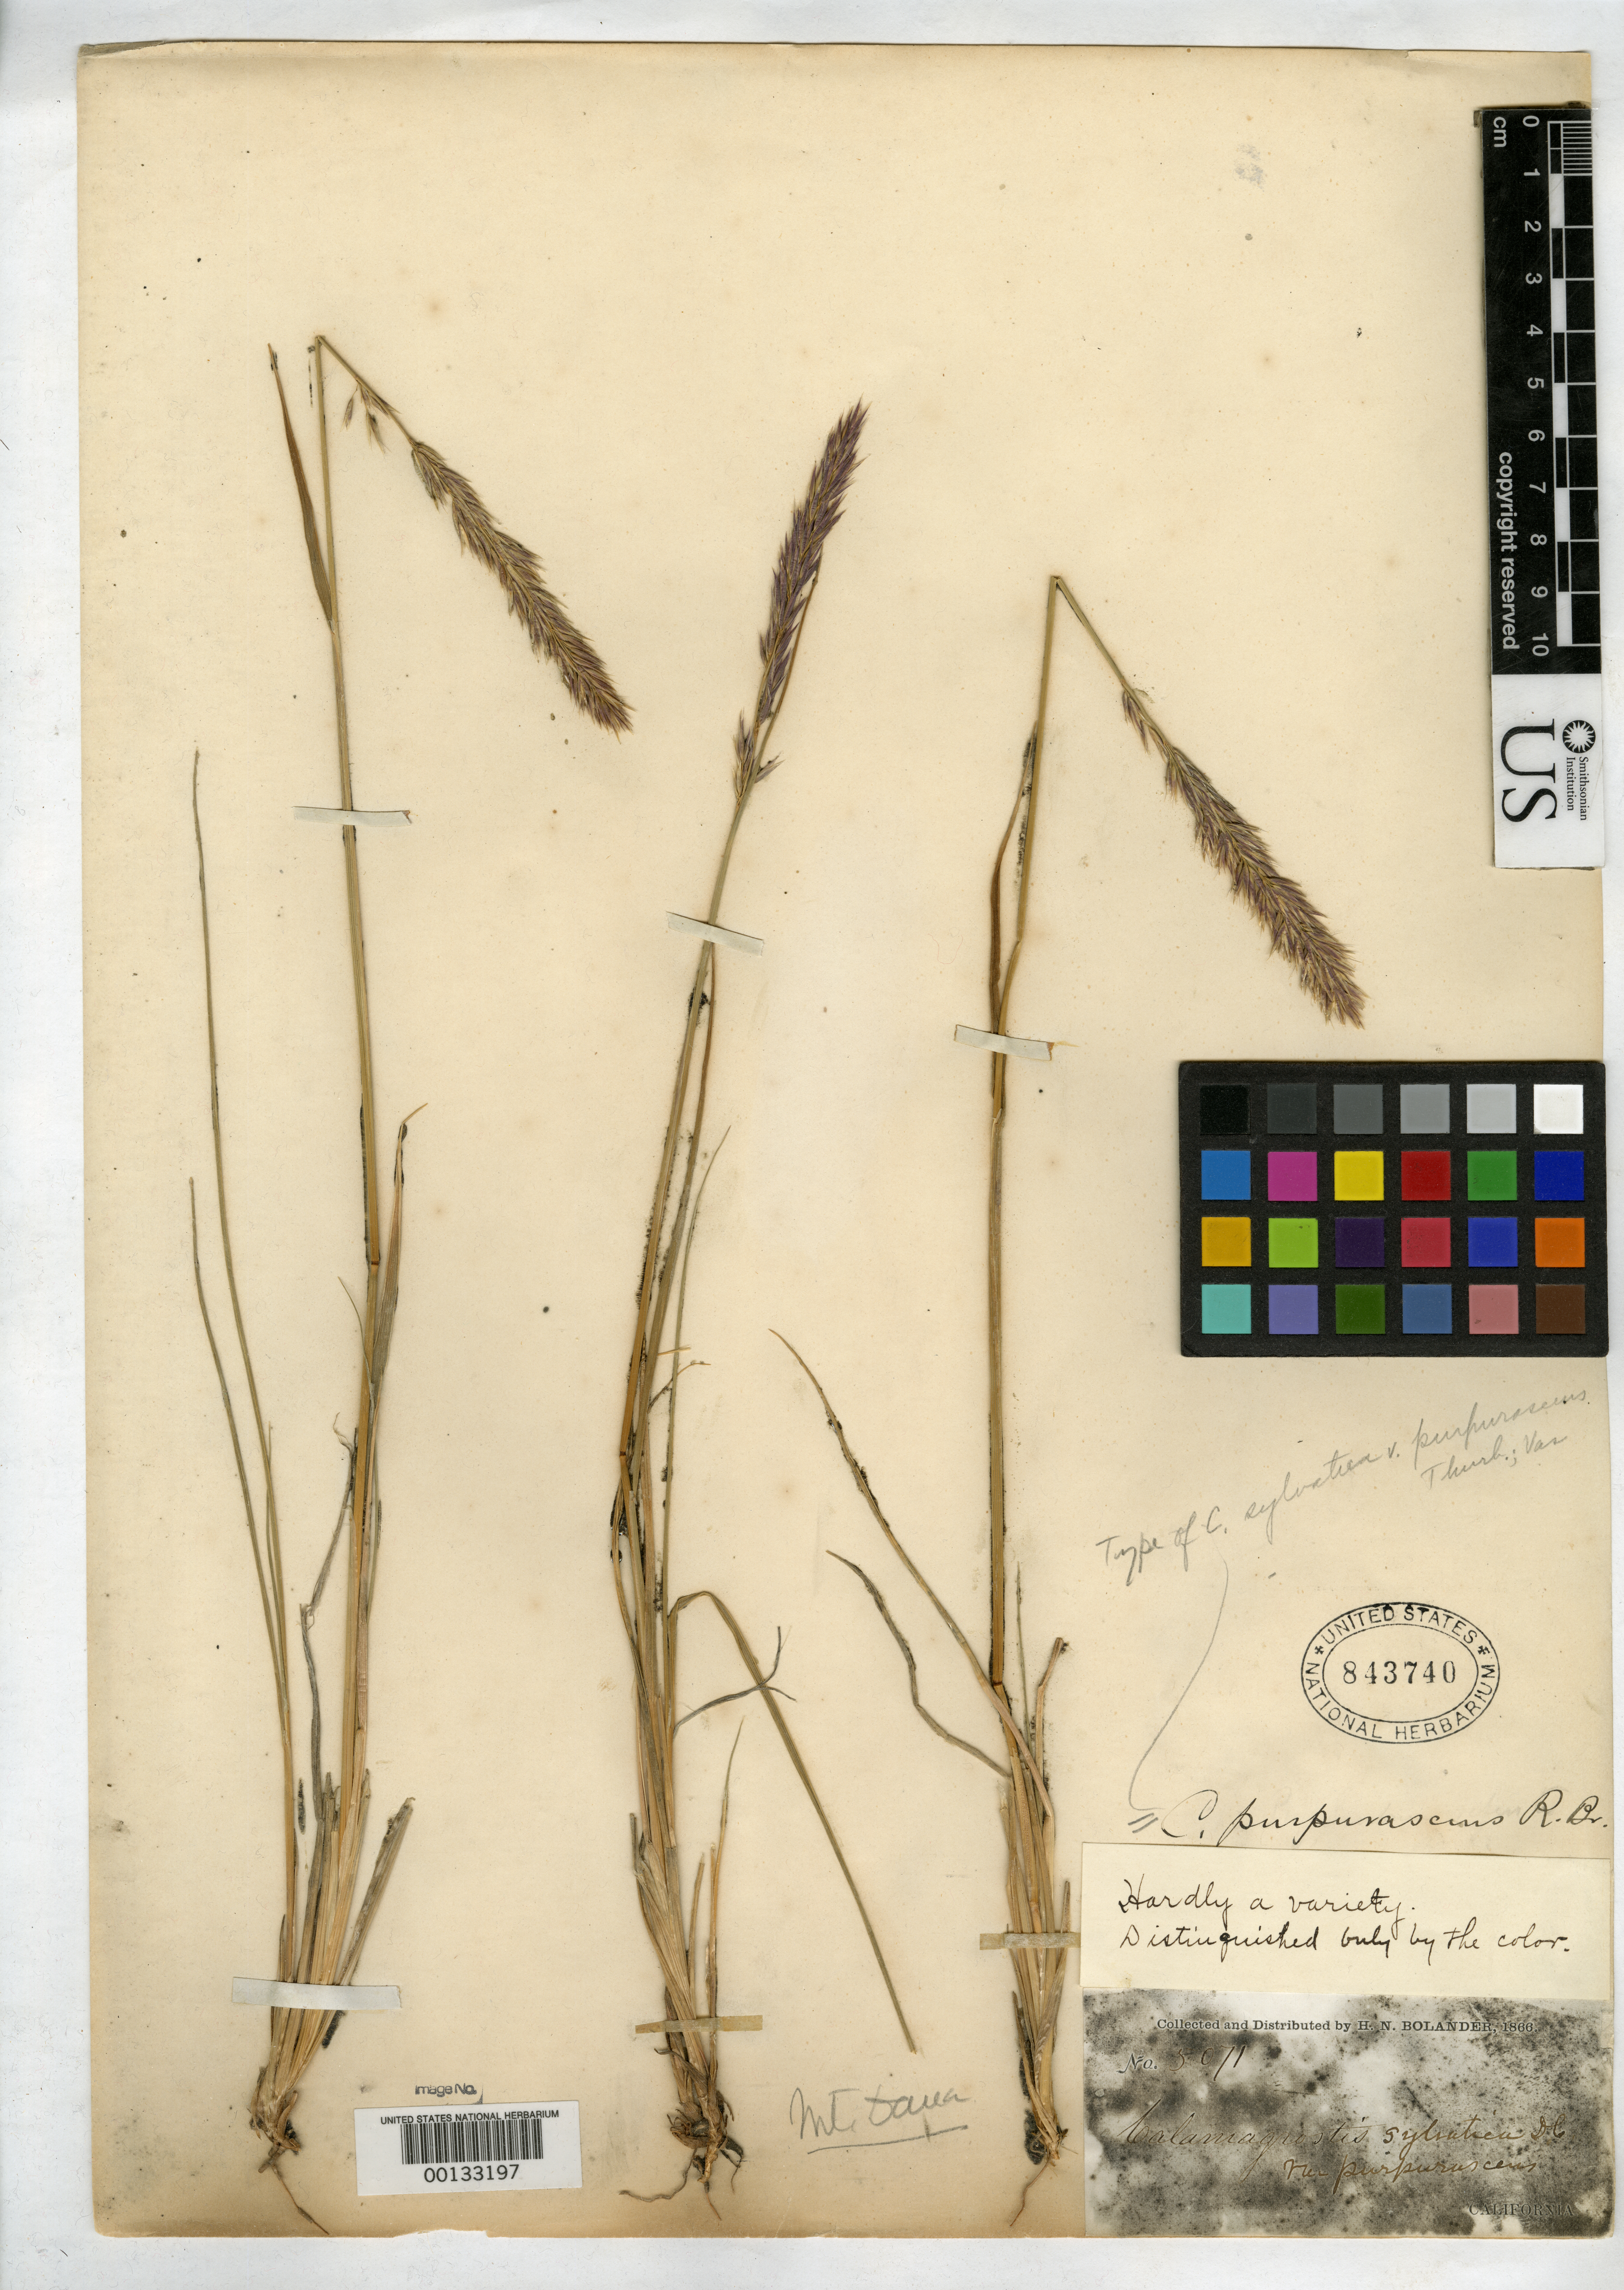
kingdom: Plantae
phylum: Tracheophyta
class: Liliopsida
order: Poales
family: Poaceae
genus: Calamagrostis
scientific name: Calamagrostis sylvatica var. purpurascens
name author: Thurb. ex Vasey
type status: Holotype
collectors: H. Bolander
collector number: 5071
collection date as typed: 1866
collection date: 1866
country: United States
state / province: California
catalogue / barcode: US 843740